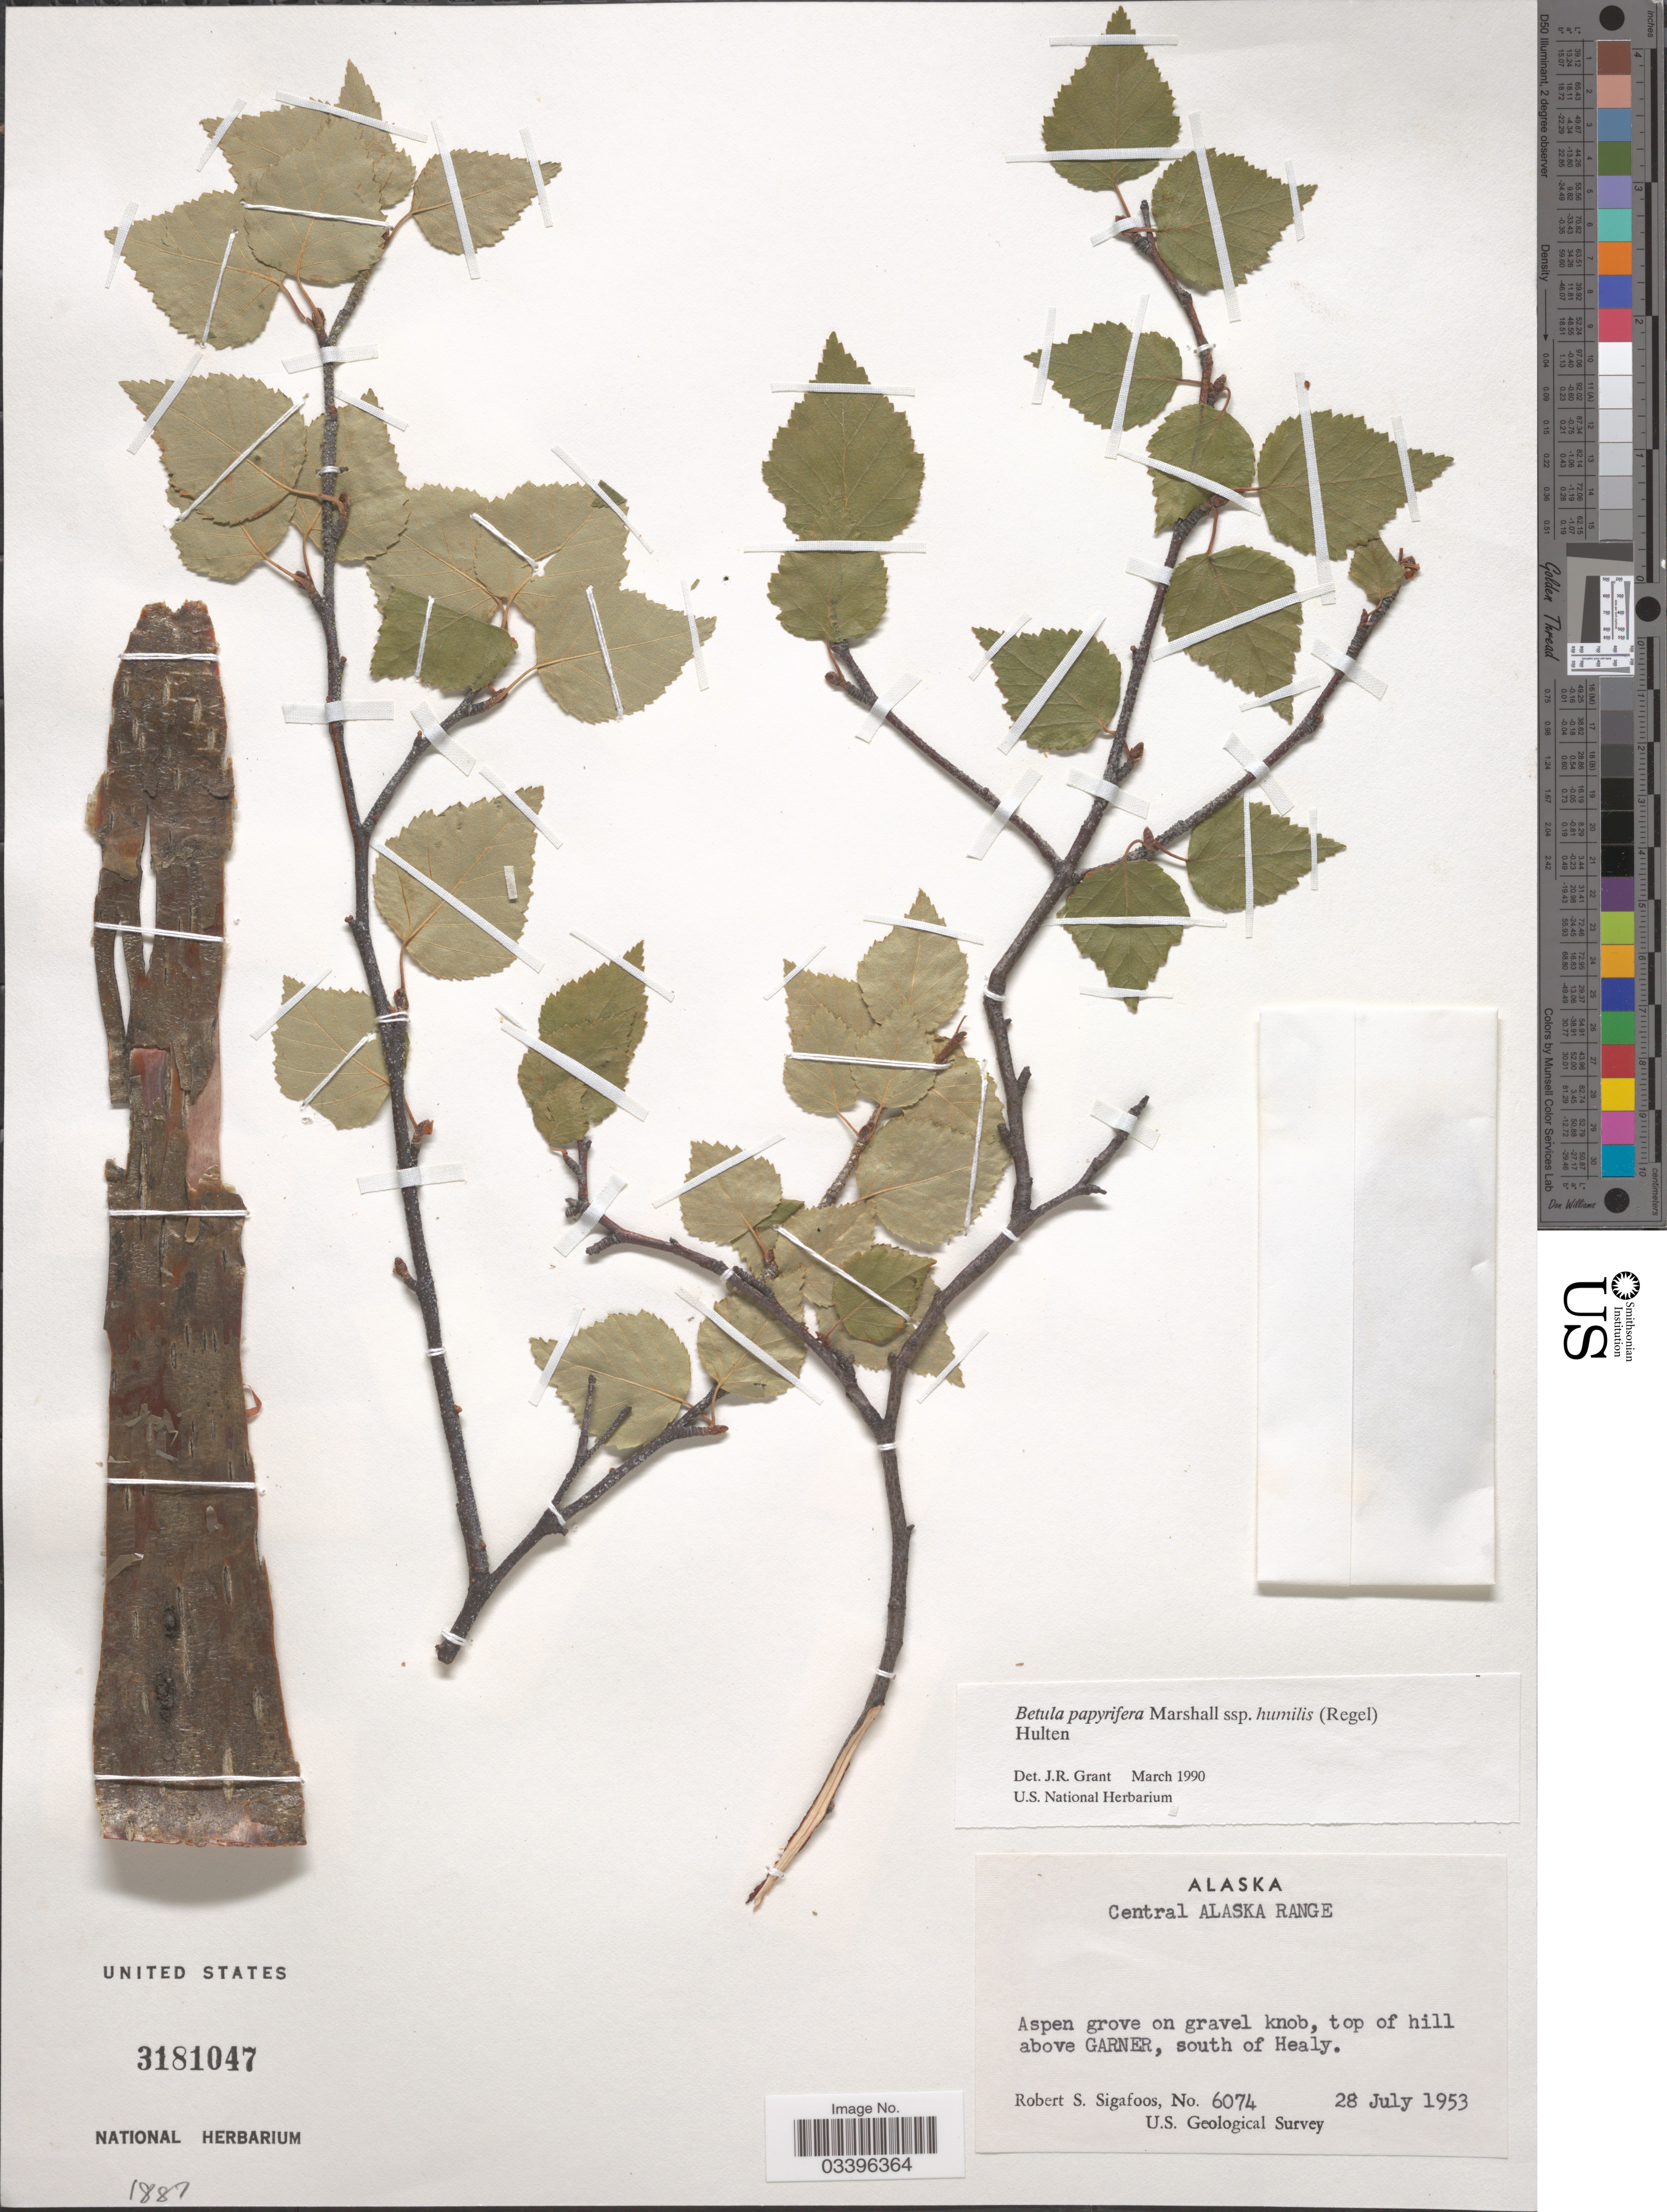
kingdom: Plantae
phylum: Tracheophyta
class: Magnoliopsida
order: Fagales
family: Betulaceae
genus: Betula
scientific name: Betula papyrifera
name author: Marshall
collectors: R. Sigafoos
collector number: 6074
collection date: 1953-07-28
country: United States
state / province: Alaska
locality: Central Alaska Range. Top of hill above Garner, south of Healy.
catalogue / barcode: US 3181047